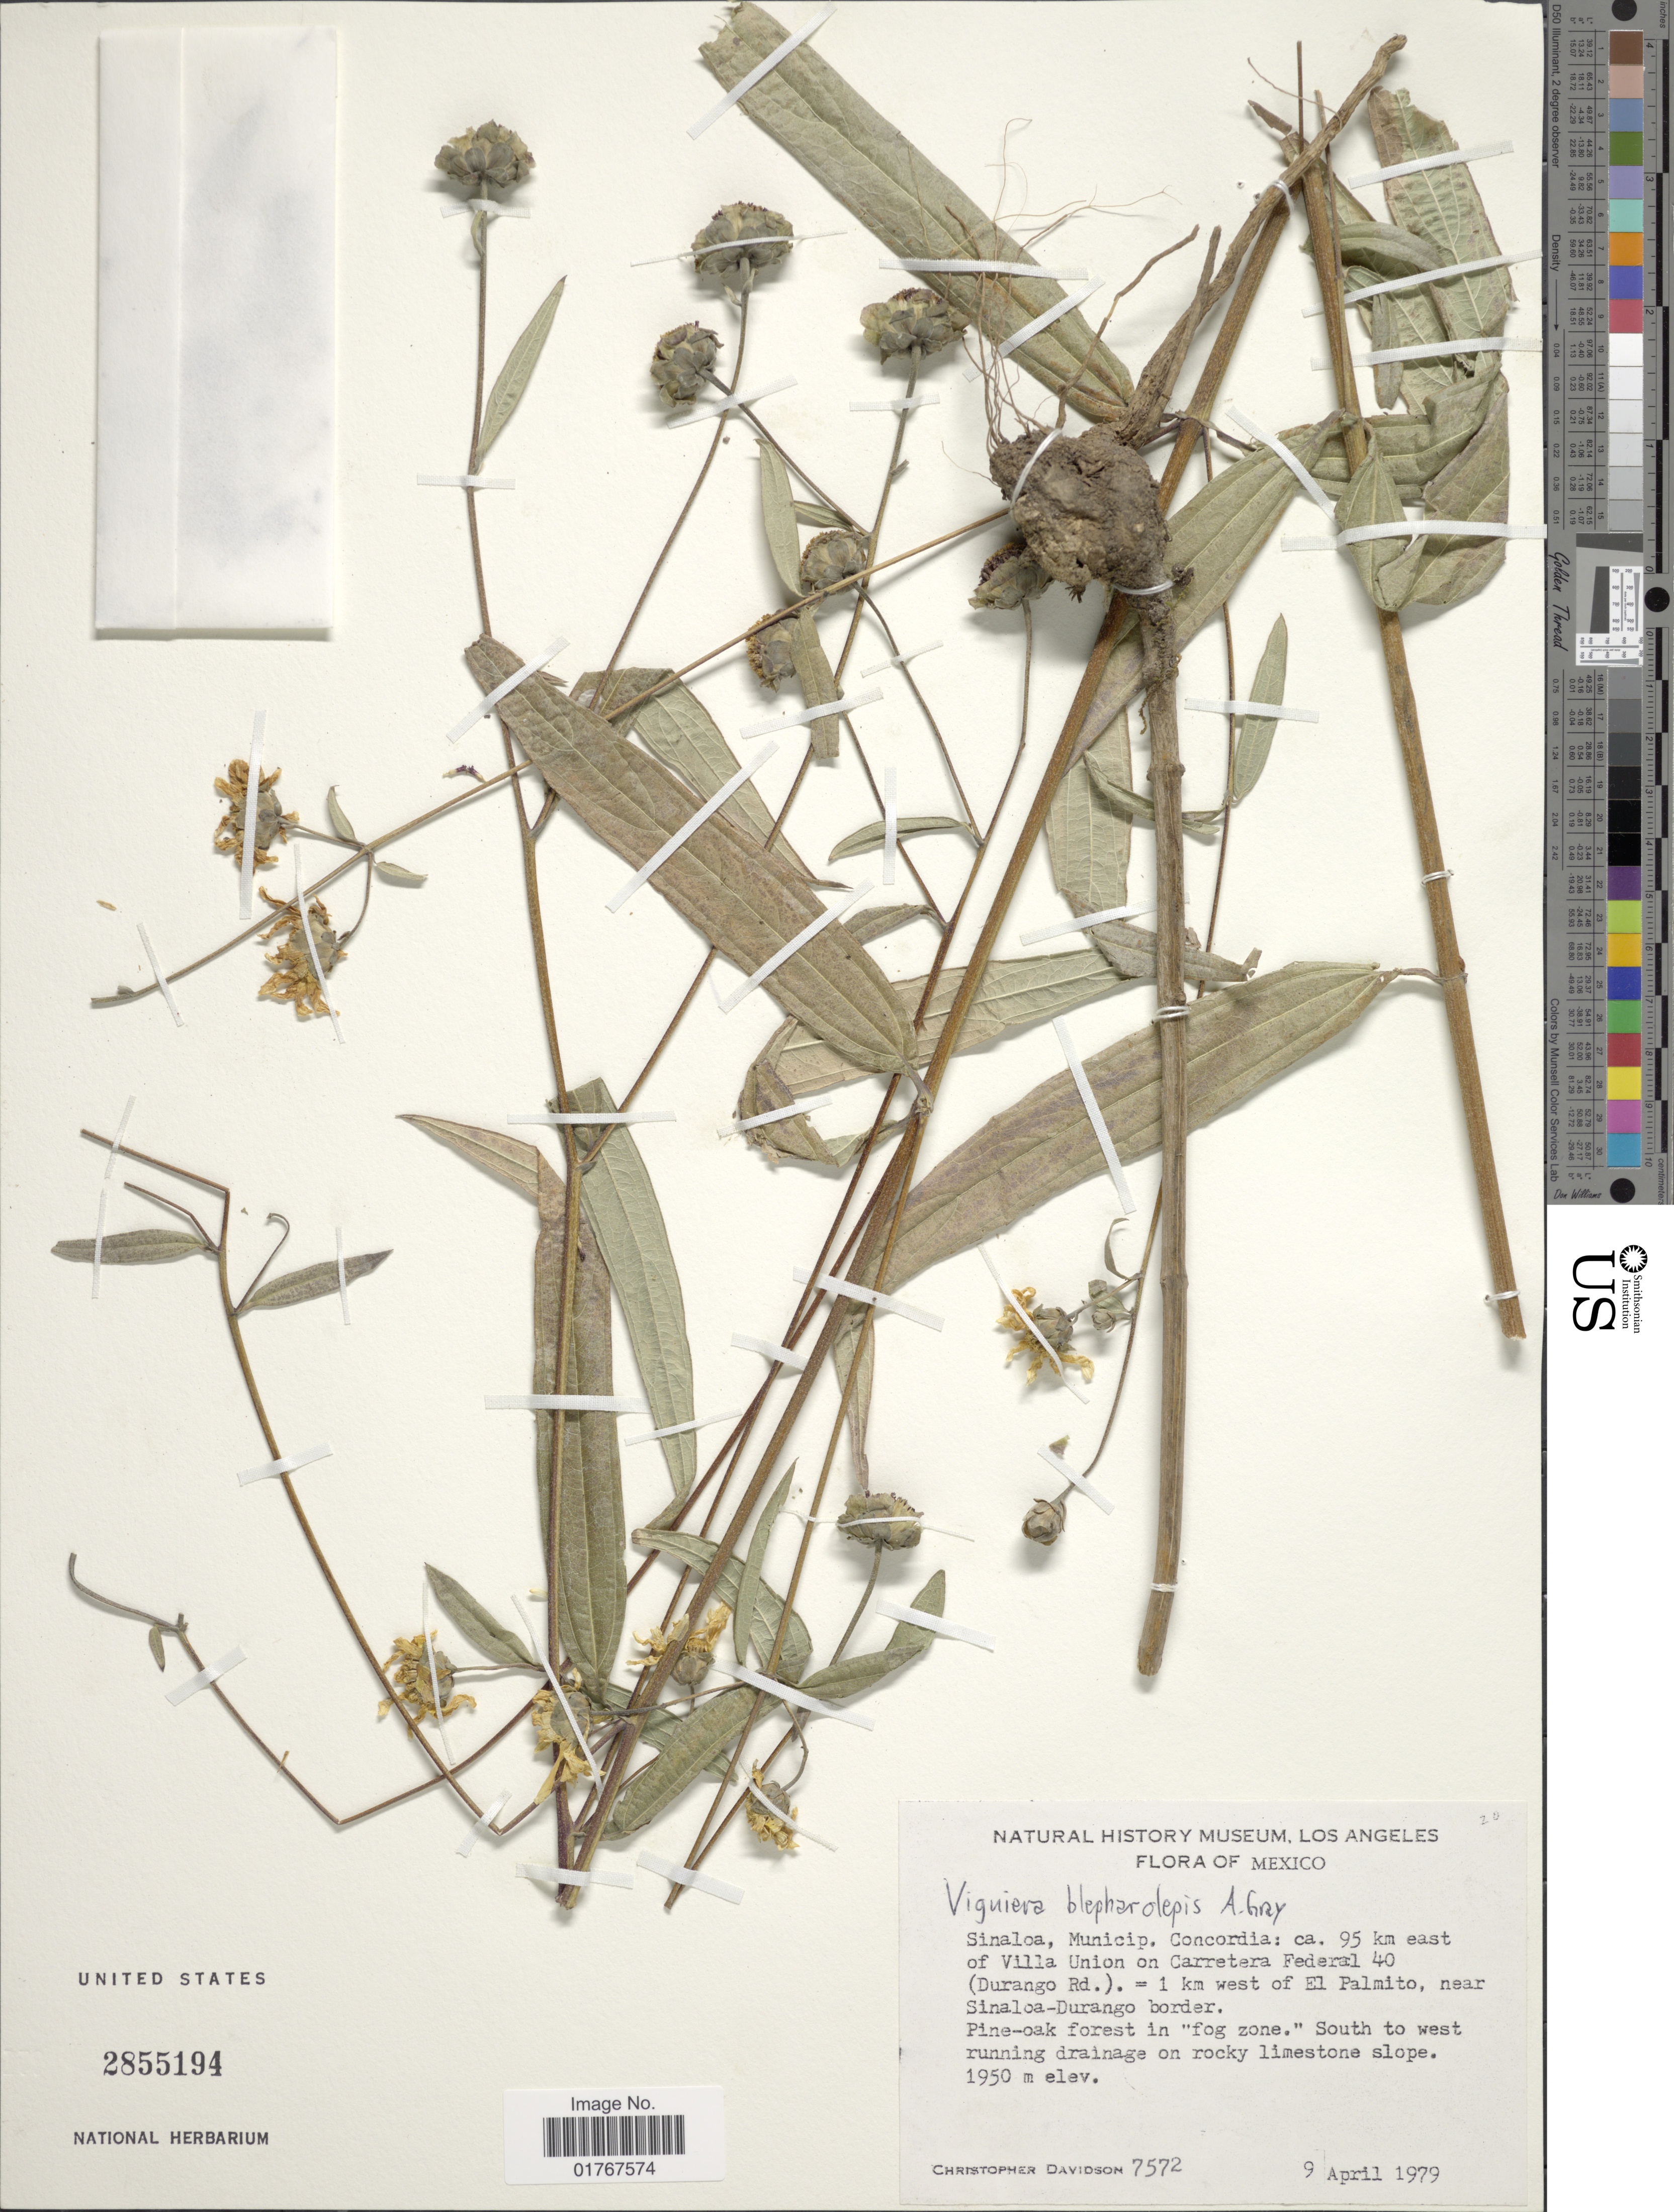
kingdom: Plantae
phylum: Tracheophyta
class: Magnoliopsida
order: Asterales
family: Asteraceae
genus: Viguiera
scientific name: Viguiera blepharolepis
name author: A. Gray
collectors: C. Davidson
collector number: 7572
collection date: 1979-04-09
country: Mexico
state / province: Sinaloa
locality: Municip. Concordia: ca 95 km east of Villa Union on Carretera Federal 40 (Durango Rd.) = 1 km west of El Palmito, near Sinaloa-Durango border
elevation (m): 1950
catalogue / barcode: US 2855194